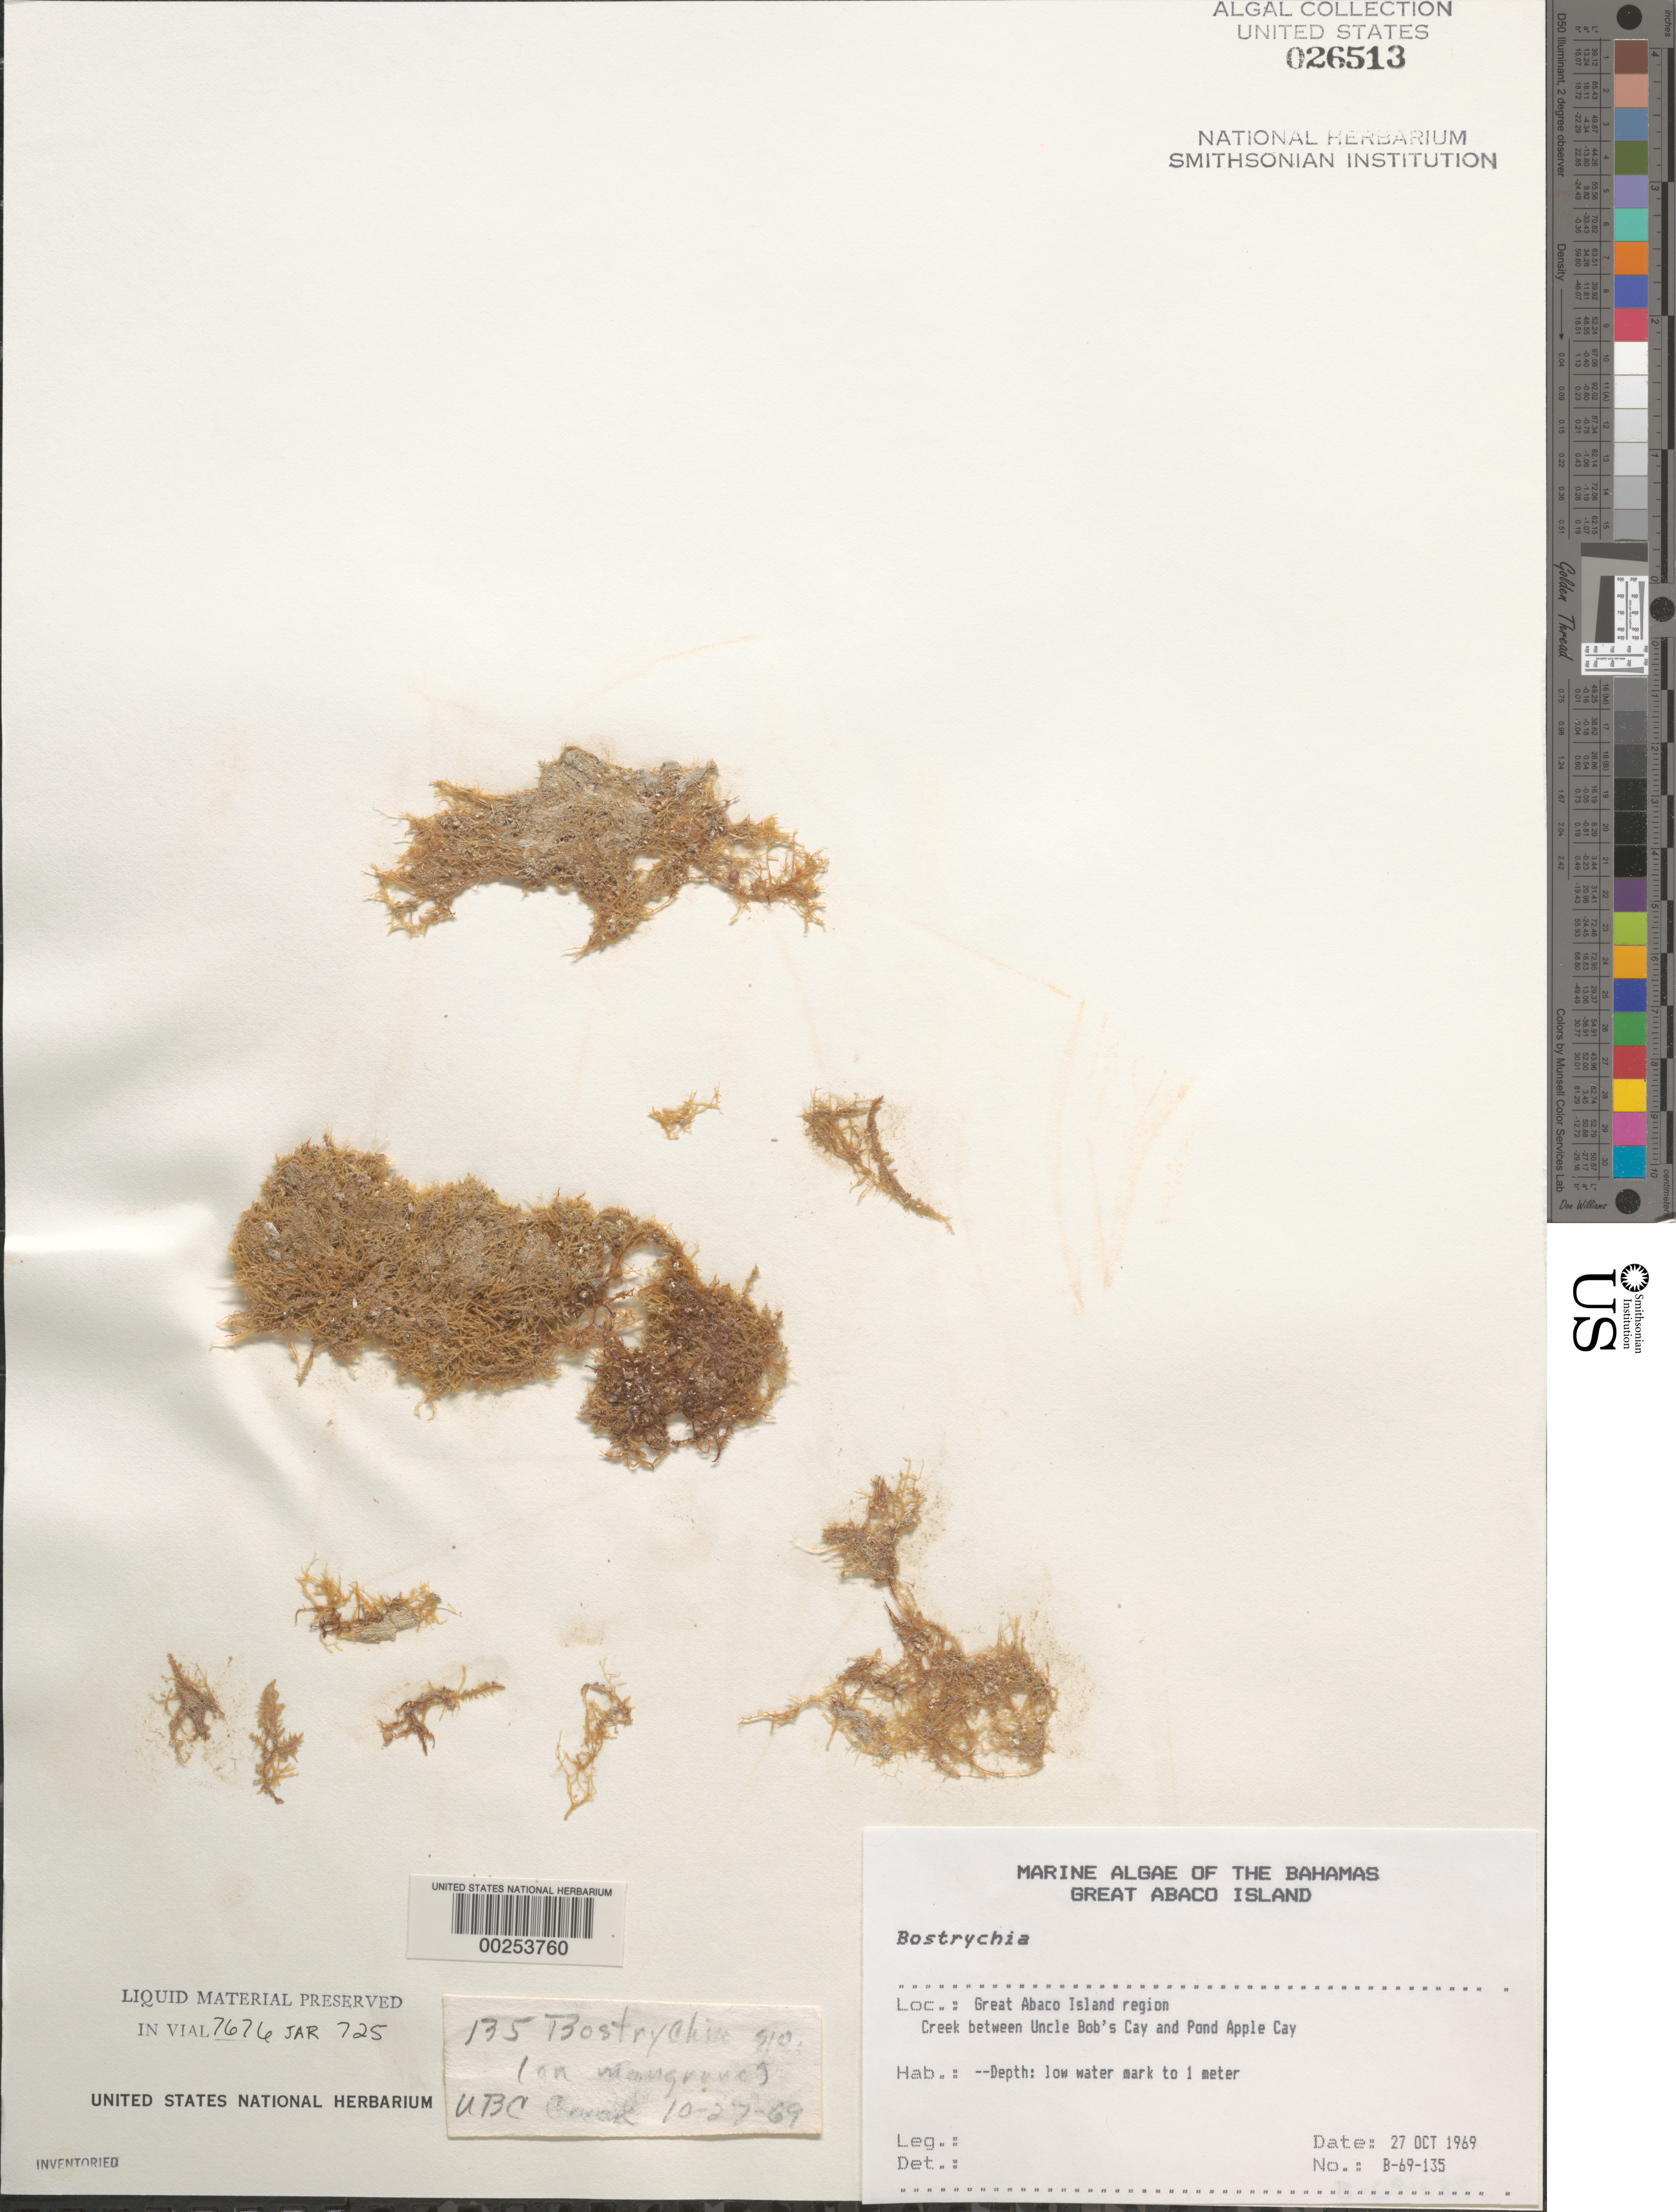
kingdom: Plantae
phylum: Rhodophyta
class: Florideophyceae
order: Ceramiales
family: Rhodomelaceae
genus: Bostrychia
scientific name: Bostrychia sp.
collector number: B-69-135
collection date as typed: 27 Oct 1969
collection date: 1969-10-27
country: Bahamas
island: Great Abaco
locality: Between Uncle Bob's Cay and Pond Apple Cay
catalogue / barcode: US 26513